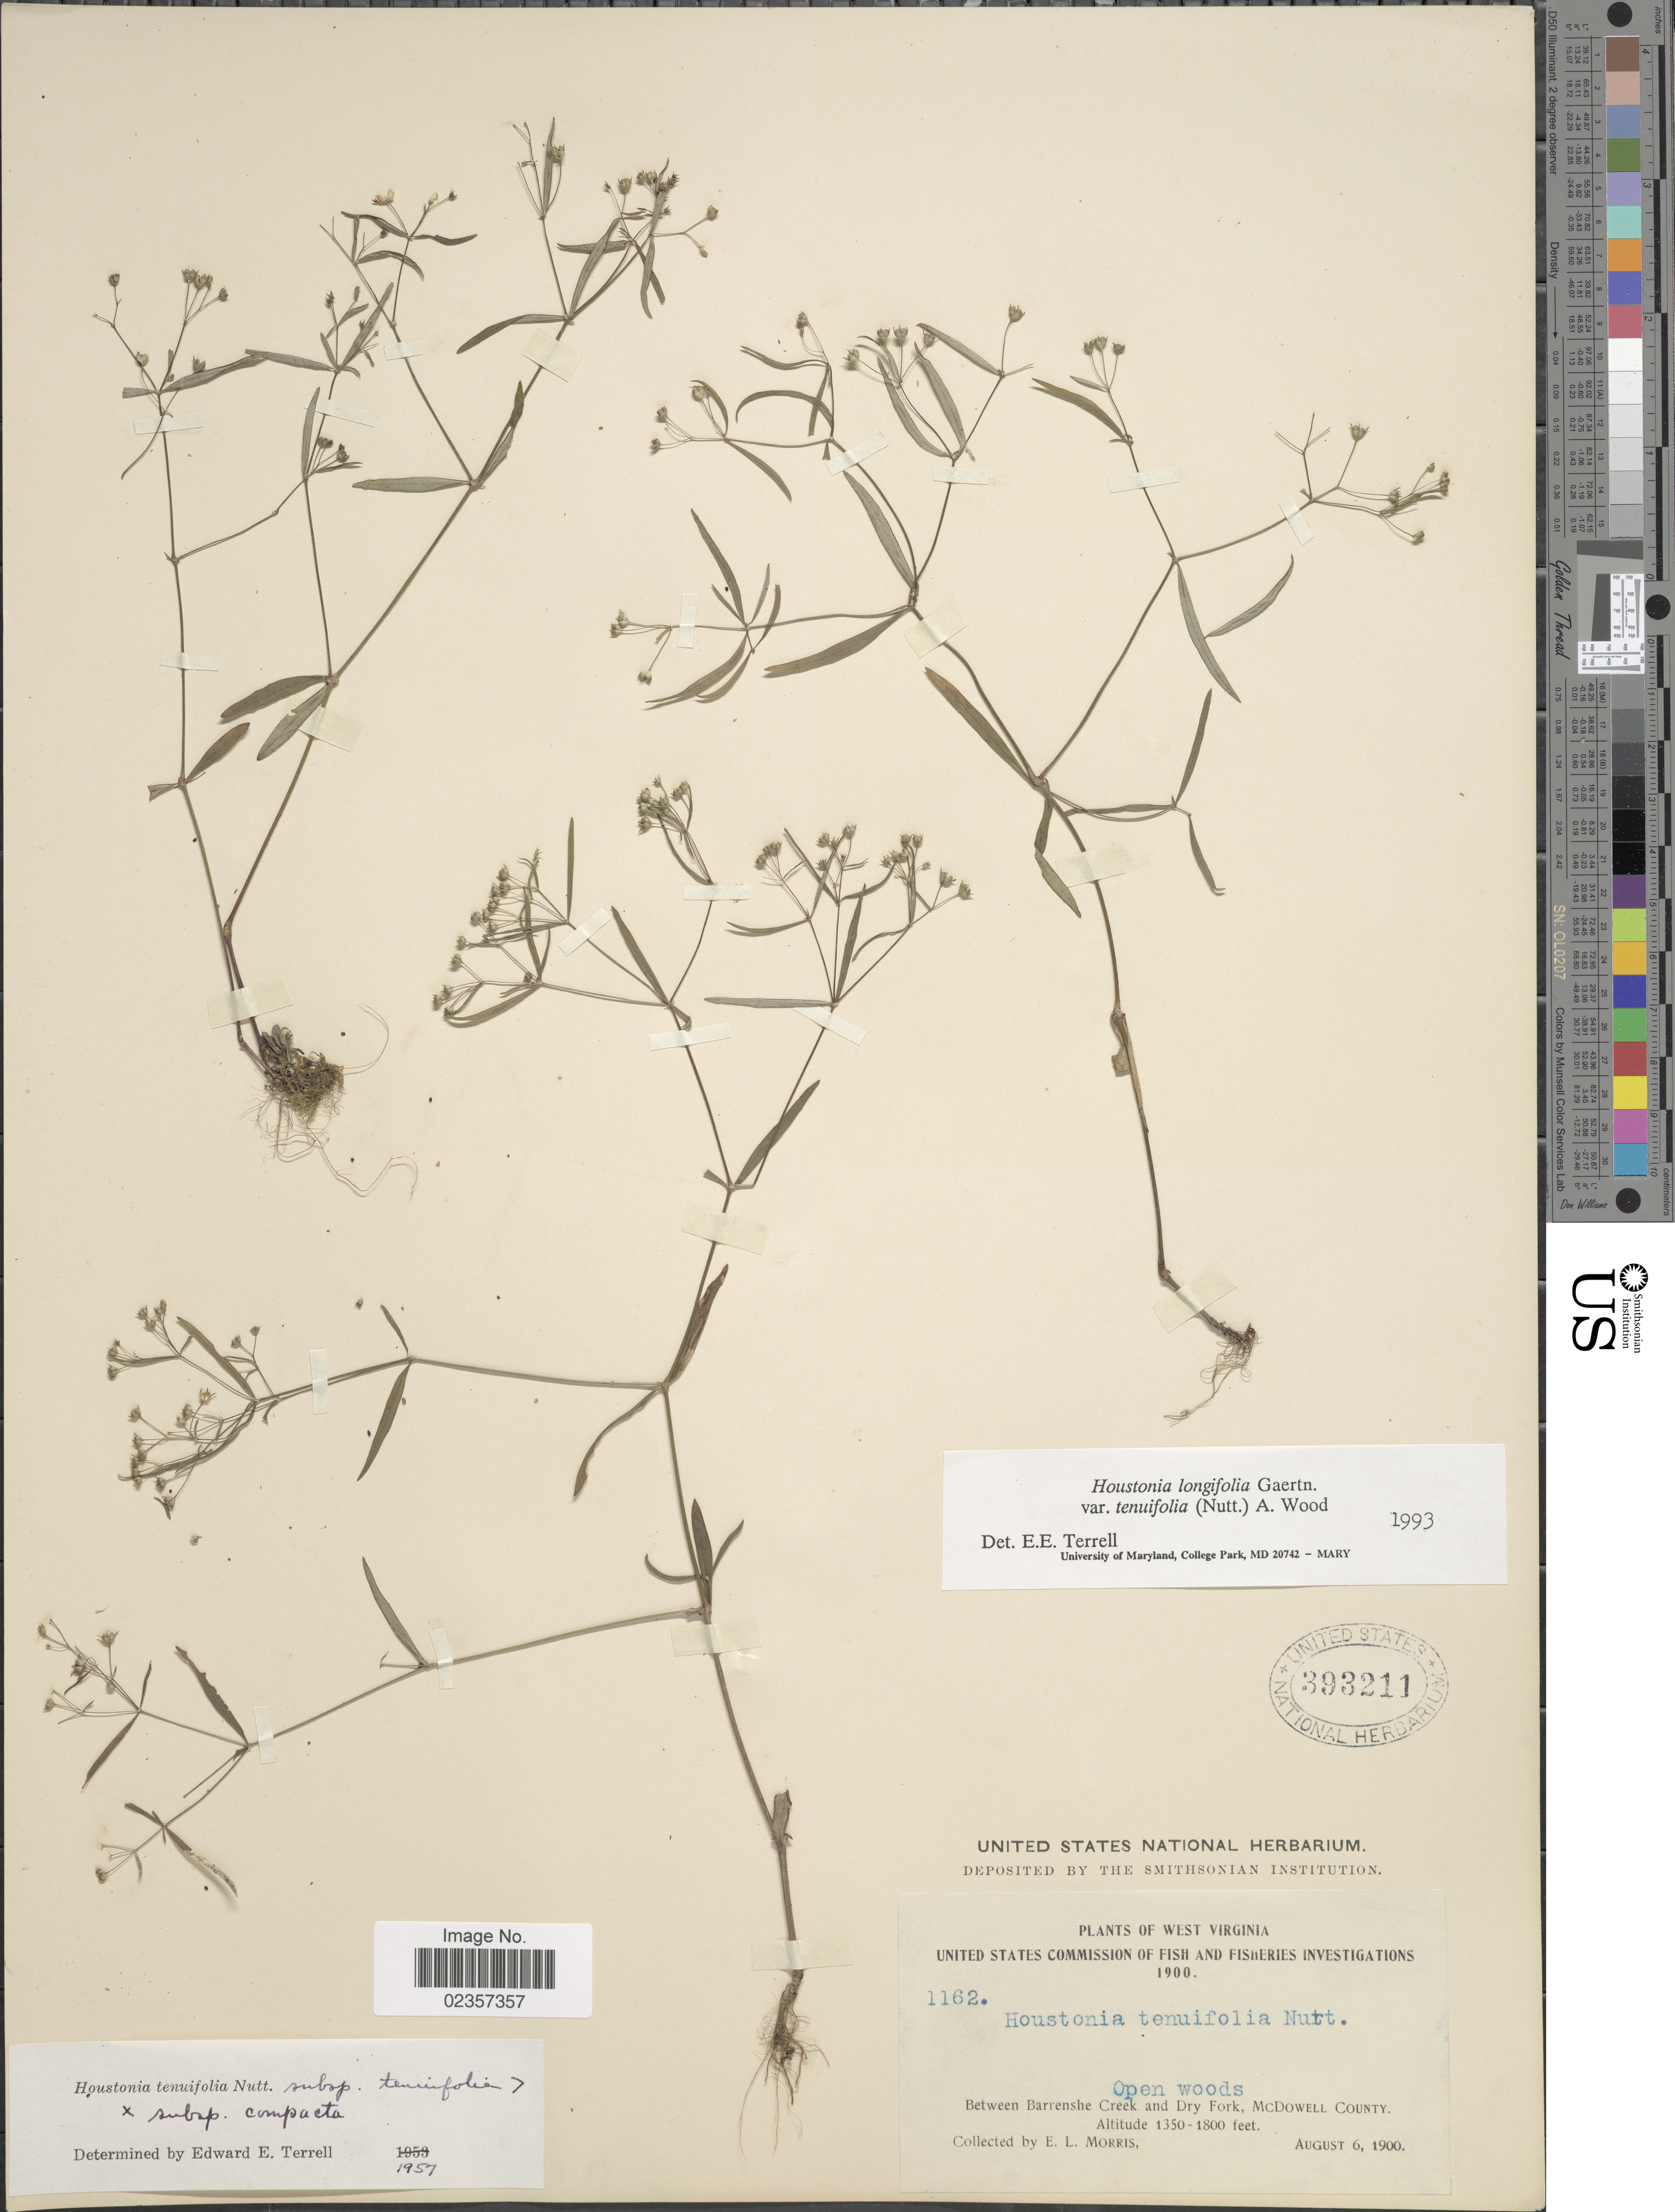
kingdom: Plantae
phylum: Tracheophyta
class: Magnoliopsida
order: Gentianales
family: Rubiaceae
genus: Houstonia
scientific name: Houstonia longifolia var. tenuifolia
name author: (Nutt.) Alph. Wood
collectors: E. Morris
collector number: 1162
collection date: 1900-08-06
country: United States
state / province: West Virginia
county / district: McDowell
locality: Between Barrenshe Creek and Dry Fork, McDowell County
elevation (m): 411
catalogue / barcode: US 393211